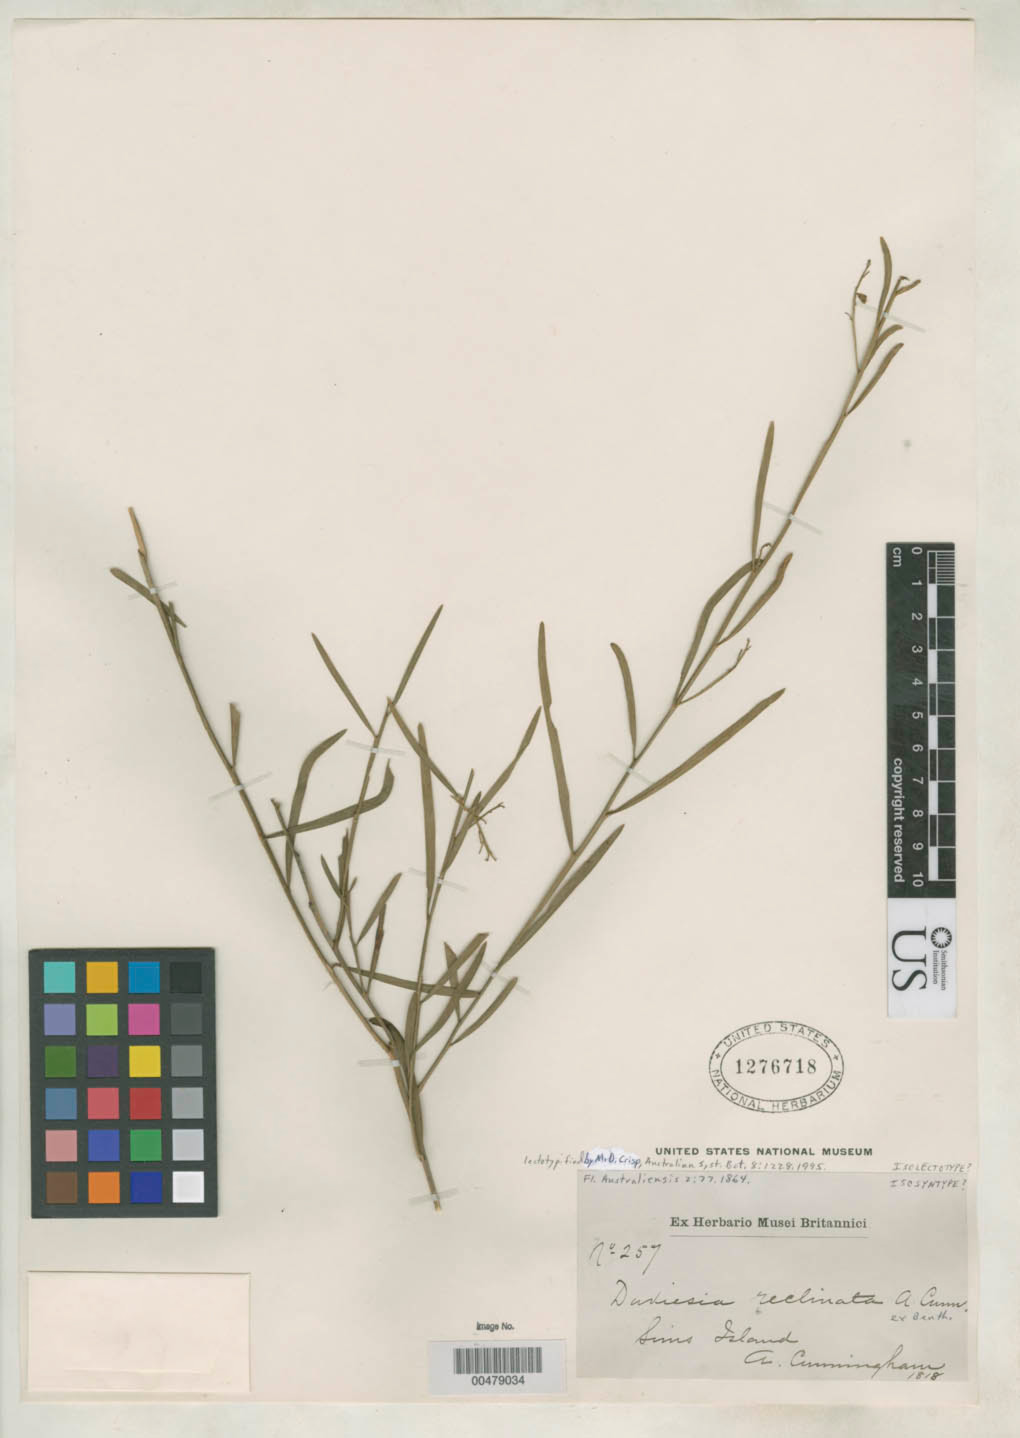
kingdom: Plantae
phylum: Tracheophyta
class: Magnoliopsida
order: Fabales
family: Fabaceae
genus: Daviesia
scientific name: Daviesia reclinata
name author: A. Cunn. ex Benth.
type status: Isolectotype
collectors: A. Cunningham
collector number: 257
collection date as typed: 1818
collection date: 1818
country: Australia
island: Sims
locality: Sims Island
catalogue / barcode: US 1276718